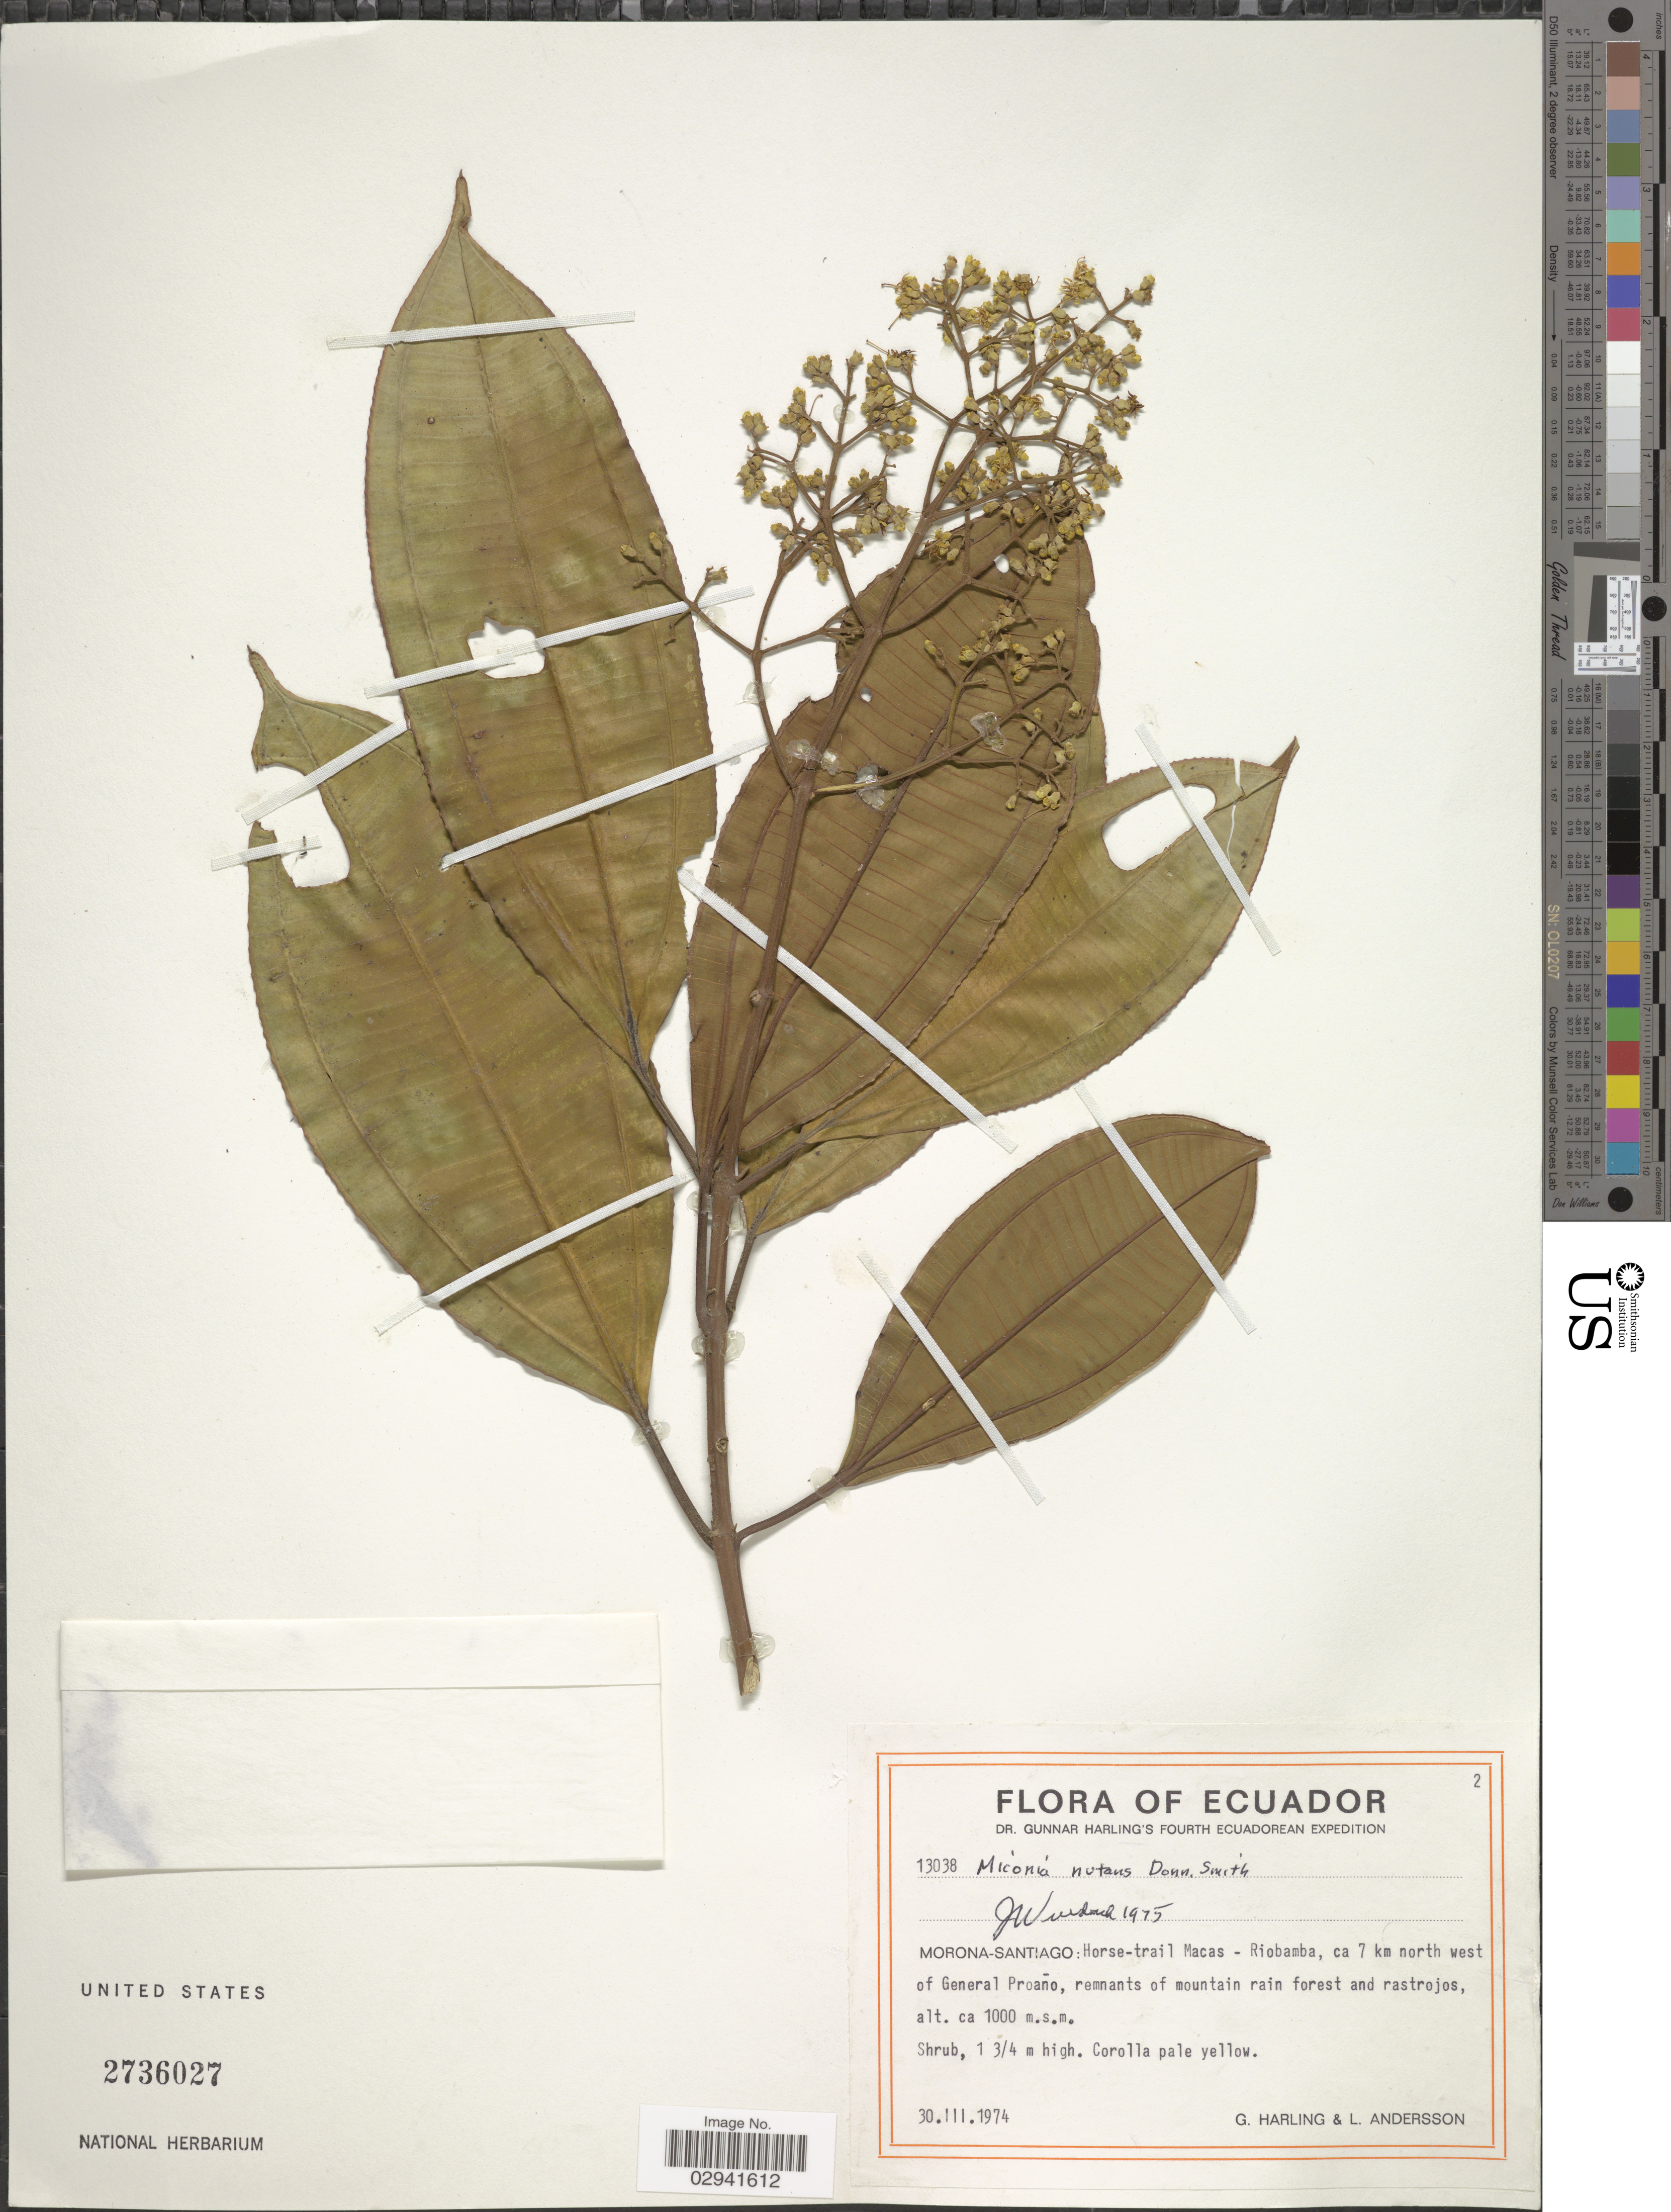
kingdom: Plantae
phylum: Tracheophyta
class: Magnoliopsida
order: Myrtales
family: Melastomataceae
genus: Miconia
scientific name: Miconia nutans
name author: Donn. Sm.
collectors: G. Harling & L. Andersson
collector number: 13038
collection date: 1974-03-30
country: Ecuador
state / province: Morona-Santiago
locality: Horse-trail Macas - Riobamba, ca 7 km north west of General Proaño, remnants of mountain rain forest and rastrojos.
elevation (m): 1000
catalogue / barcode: US 2736027